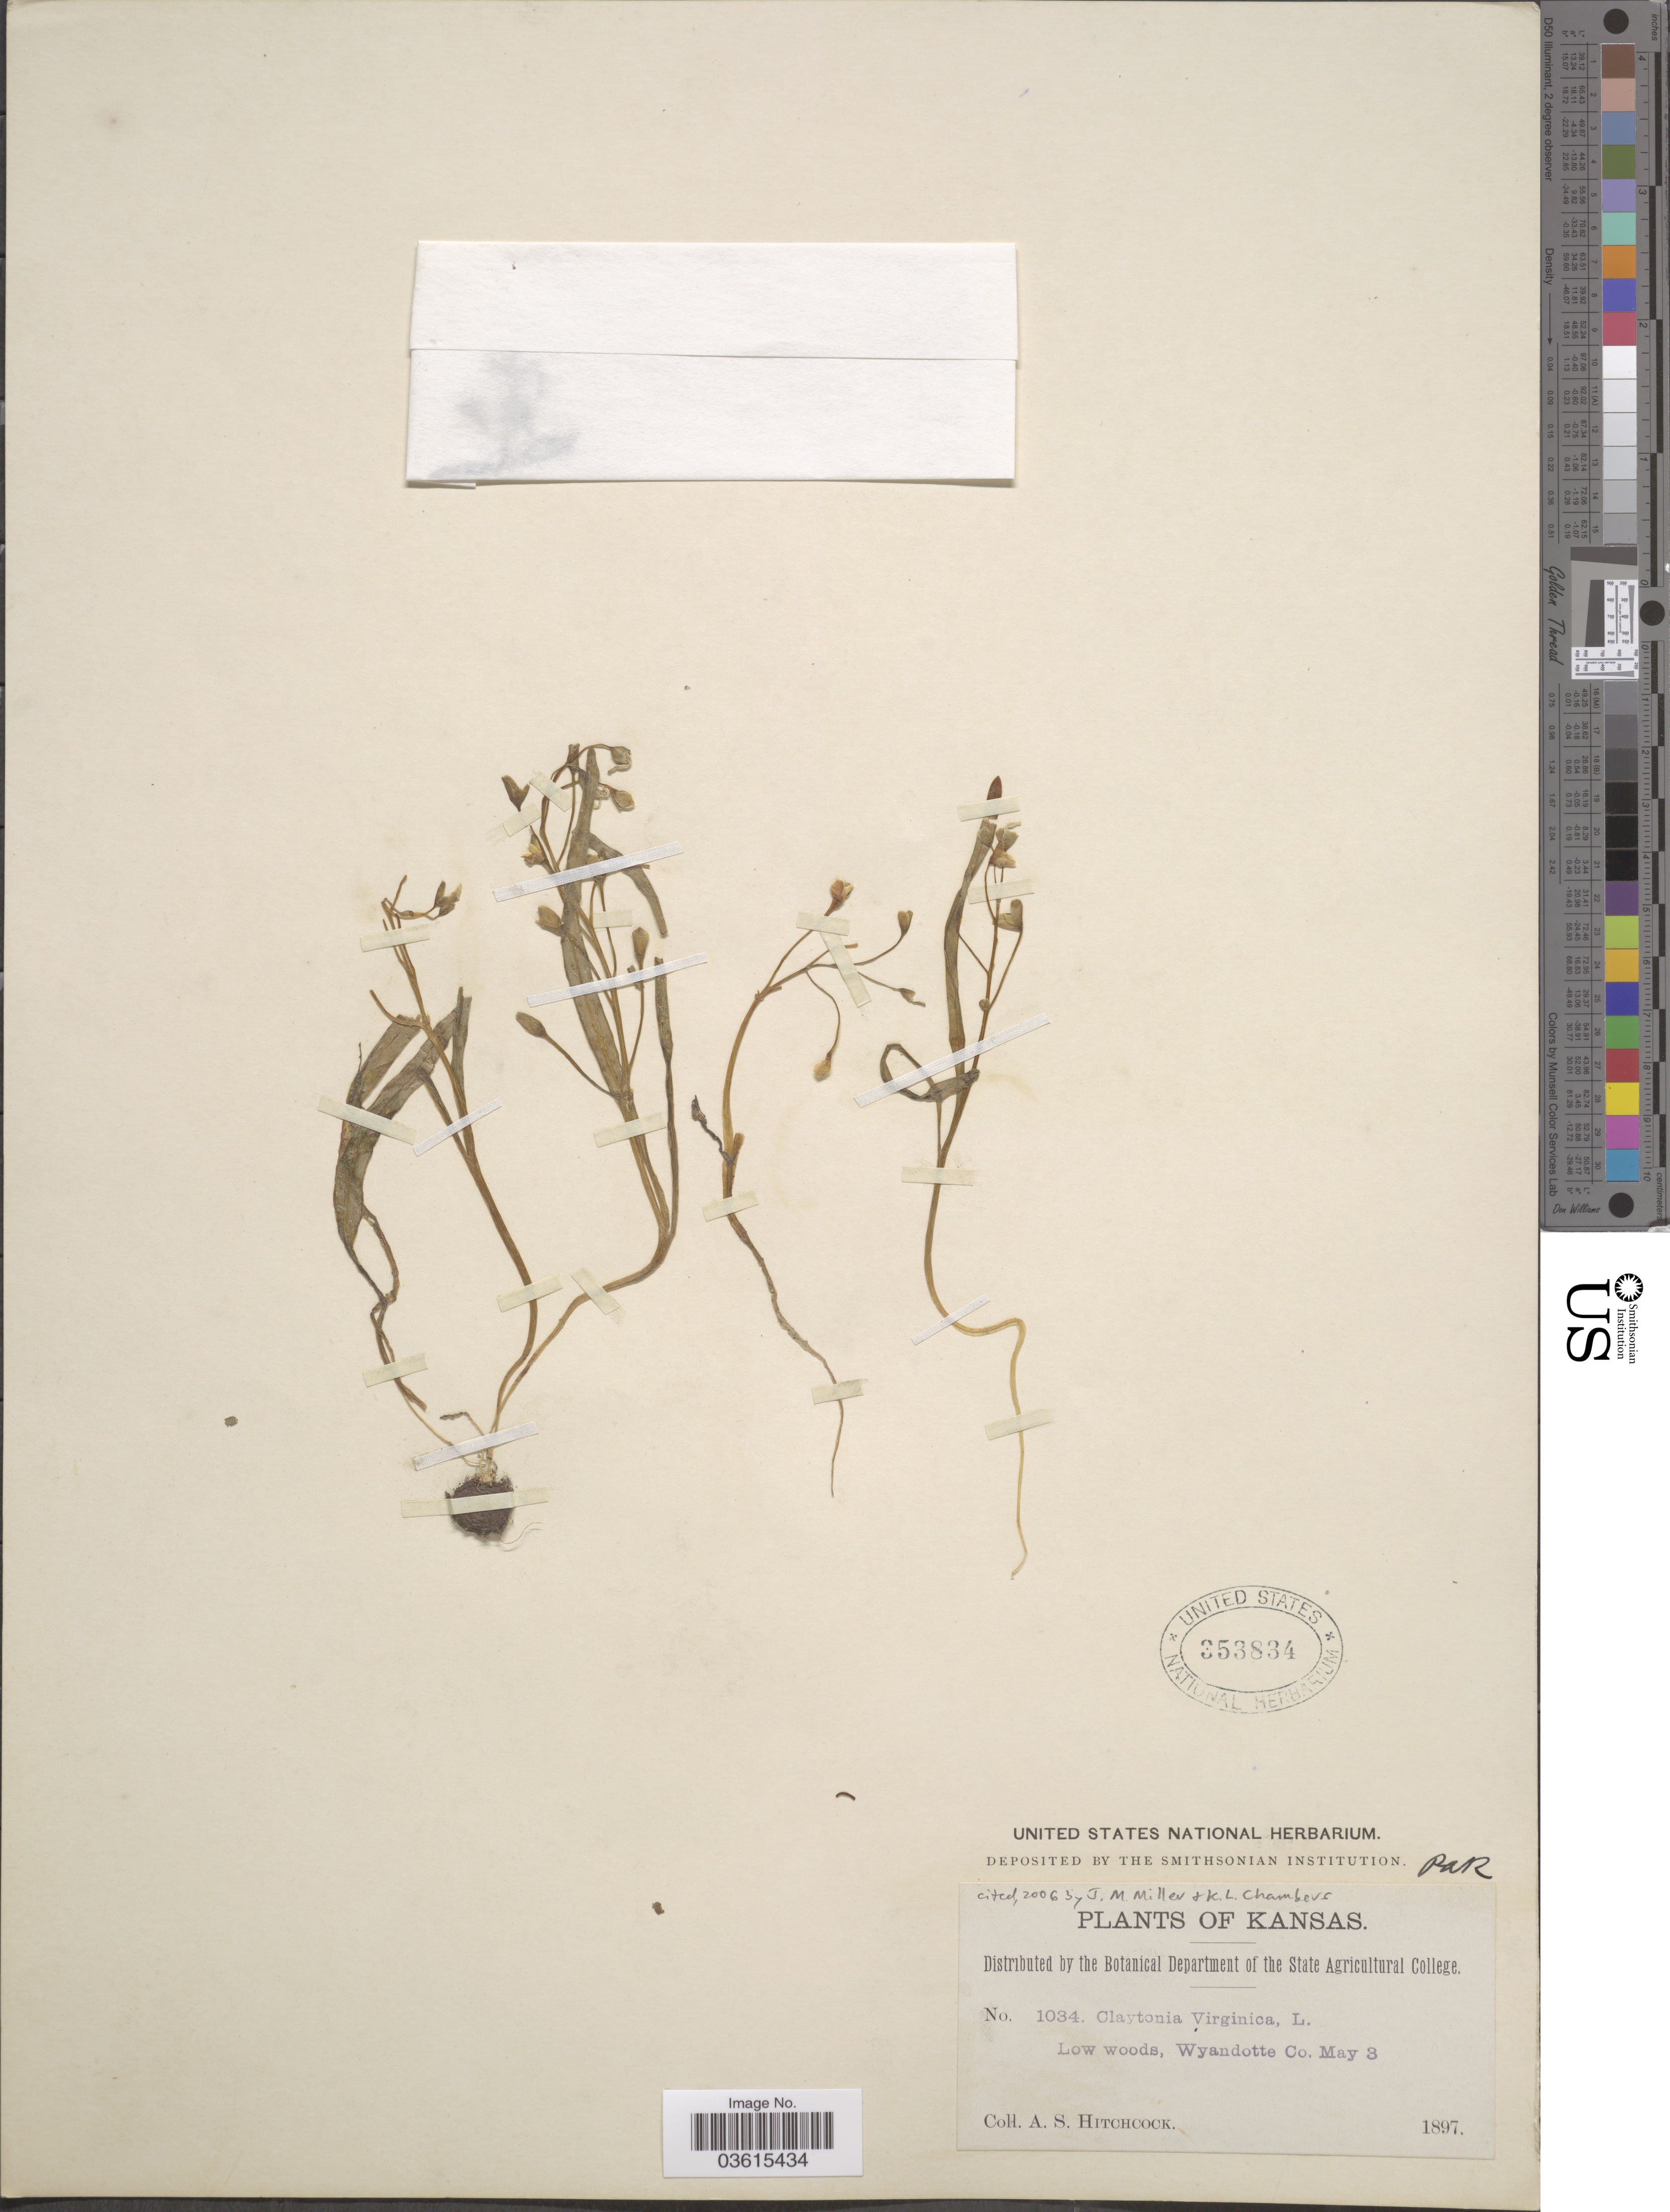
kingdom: Plantae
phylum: Tracheophyta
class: Magnoliopsida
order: Caryophyllales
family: Montiaceae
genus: Claytonia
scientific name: Claytonia virginica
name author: L.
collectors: A. S. Hitchcock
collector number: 1034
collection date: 1897-05-03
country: United States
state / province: Kansas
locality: Wyandotte Co.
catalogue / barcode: US 353834